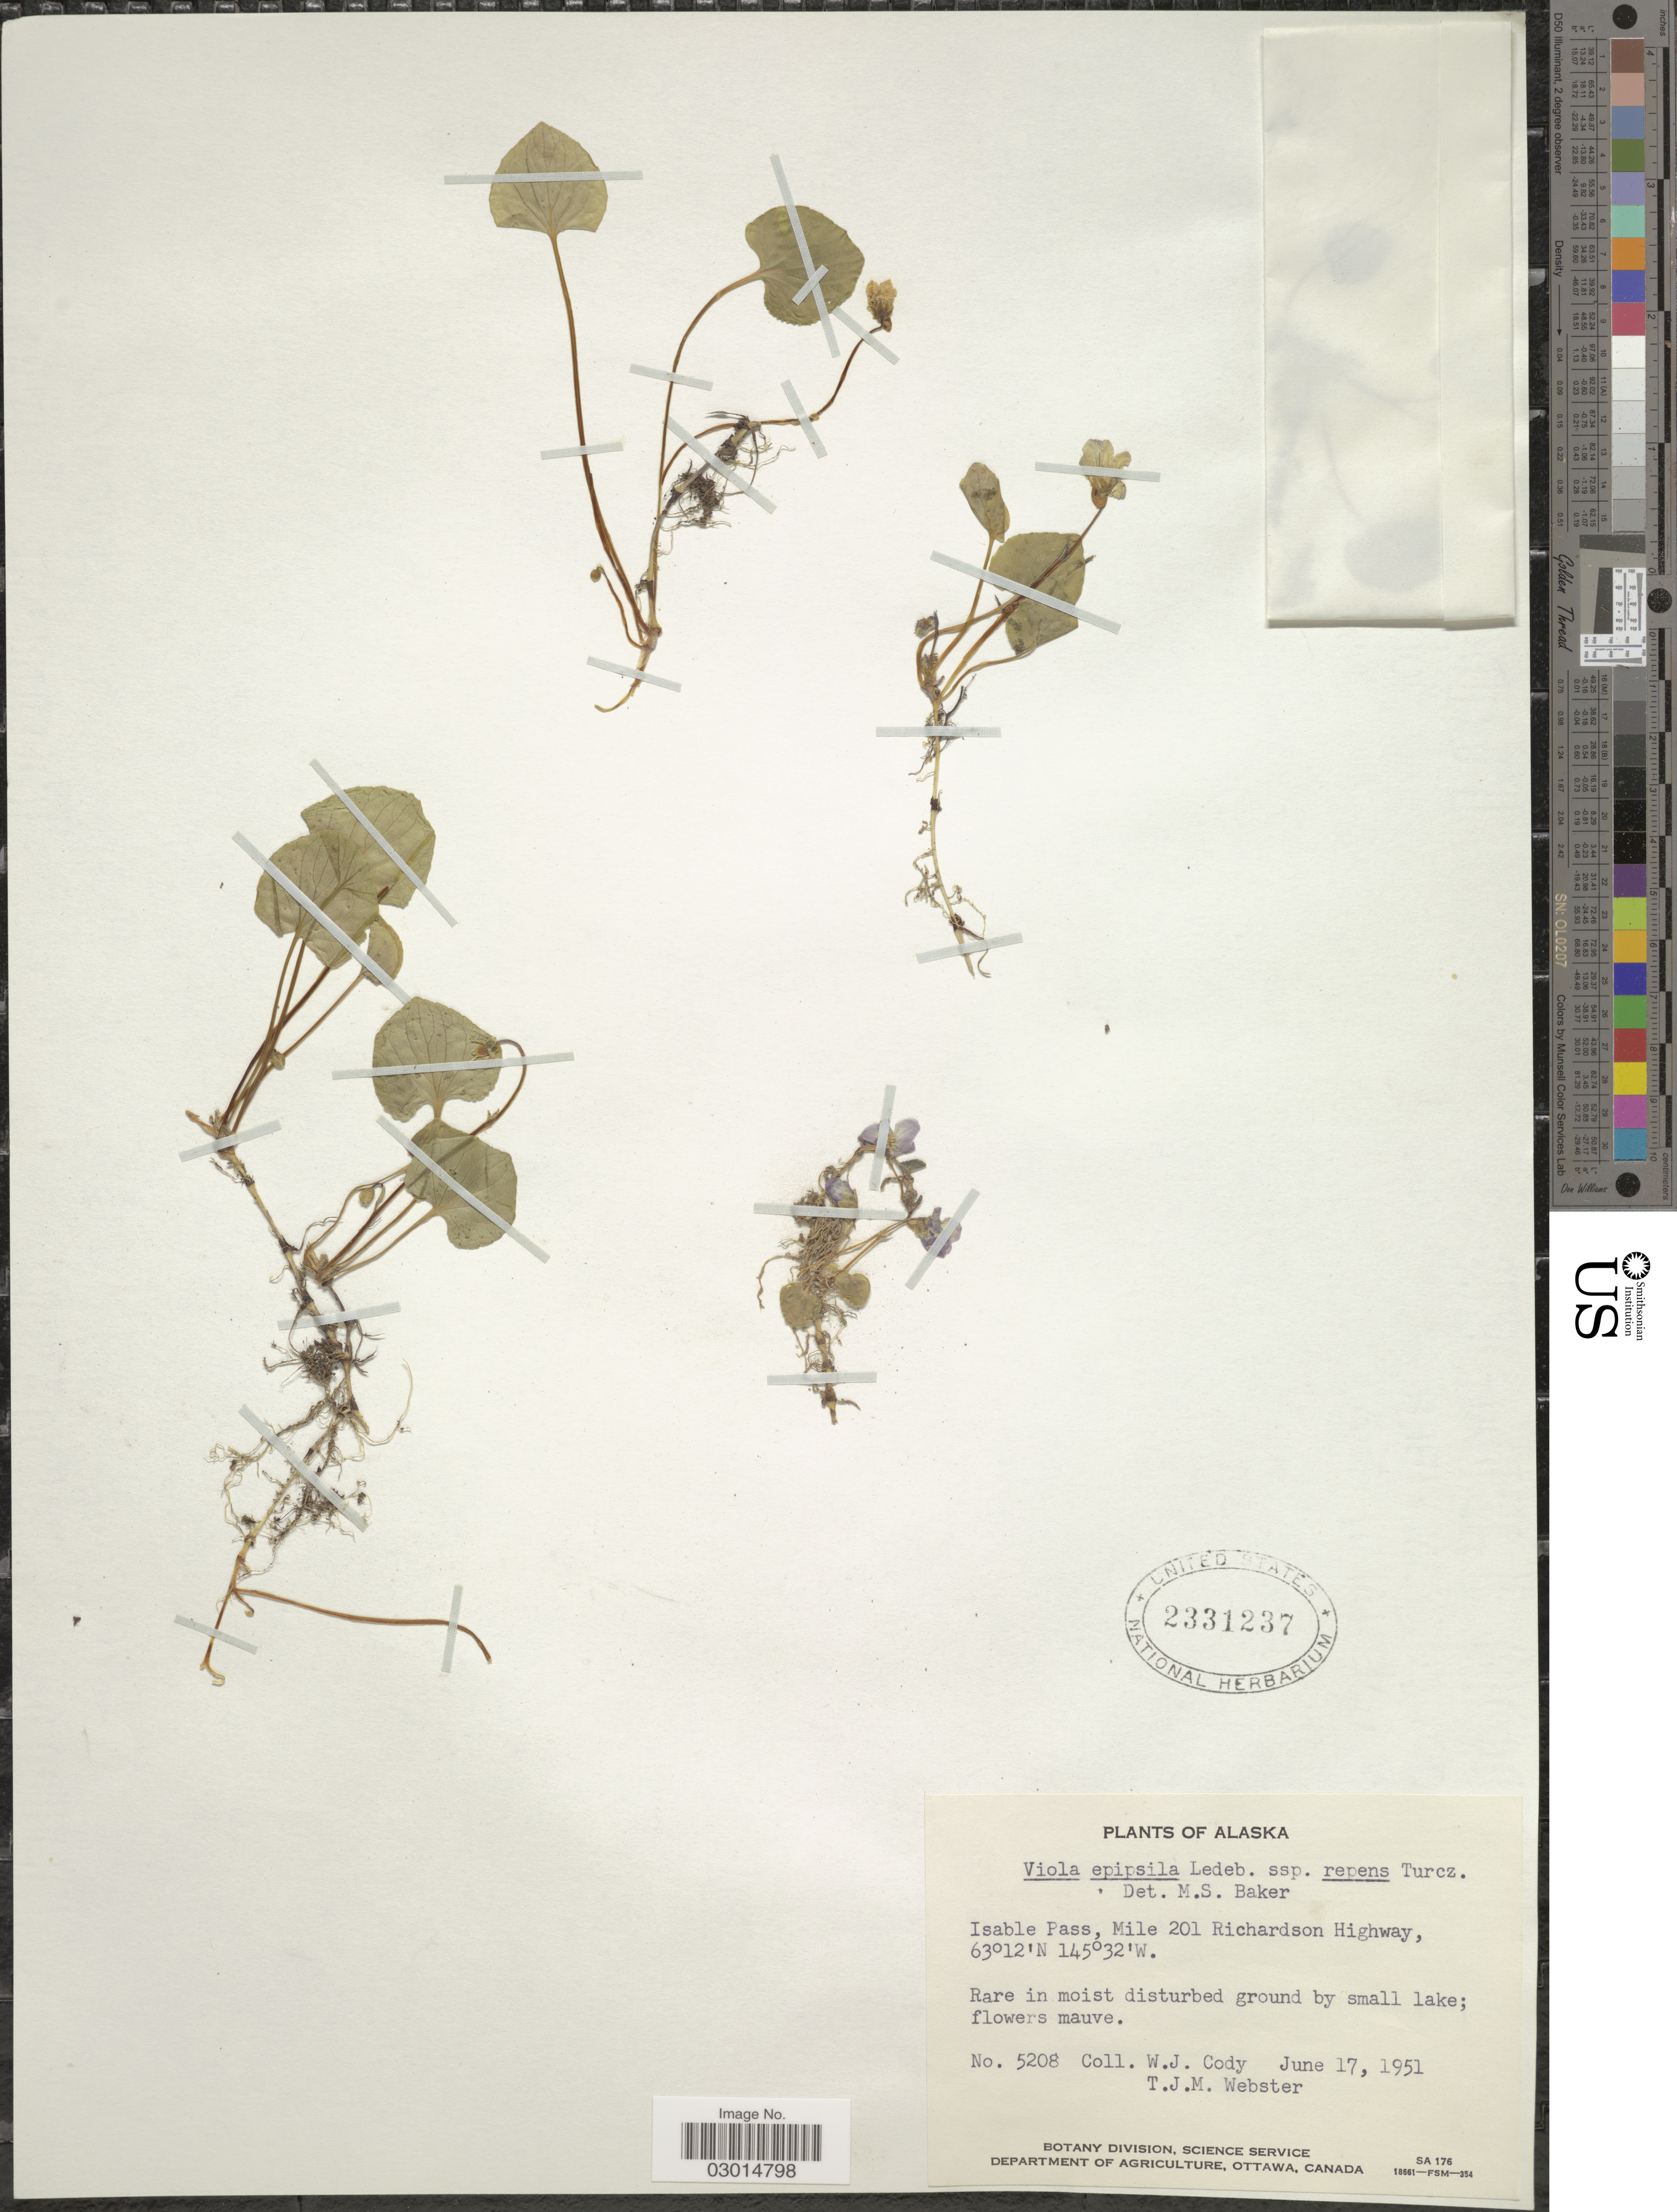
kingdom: Plantae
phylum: Tracheophyta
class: Magnoliopsida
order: Malpighiales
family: Violaceae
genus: Viola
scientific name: Viola epipsila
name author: Ledeb.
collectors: W. Cody & T. J. Webster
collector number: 5208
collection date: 1951-06-17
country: United States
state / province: Alaska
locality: Isable Pass, Mile 201 Richardson Highway.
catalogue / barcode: US 2331237